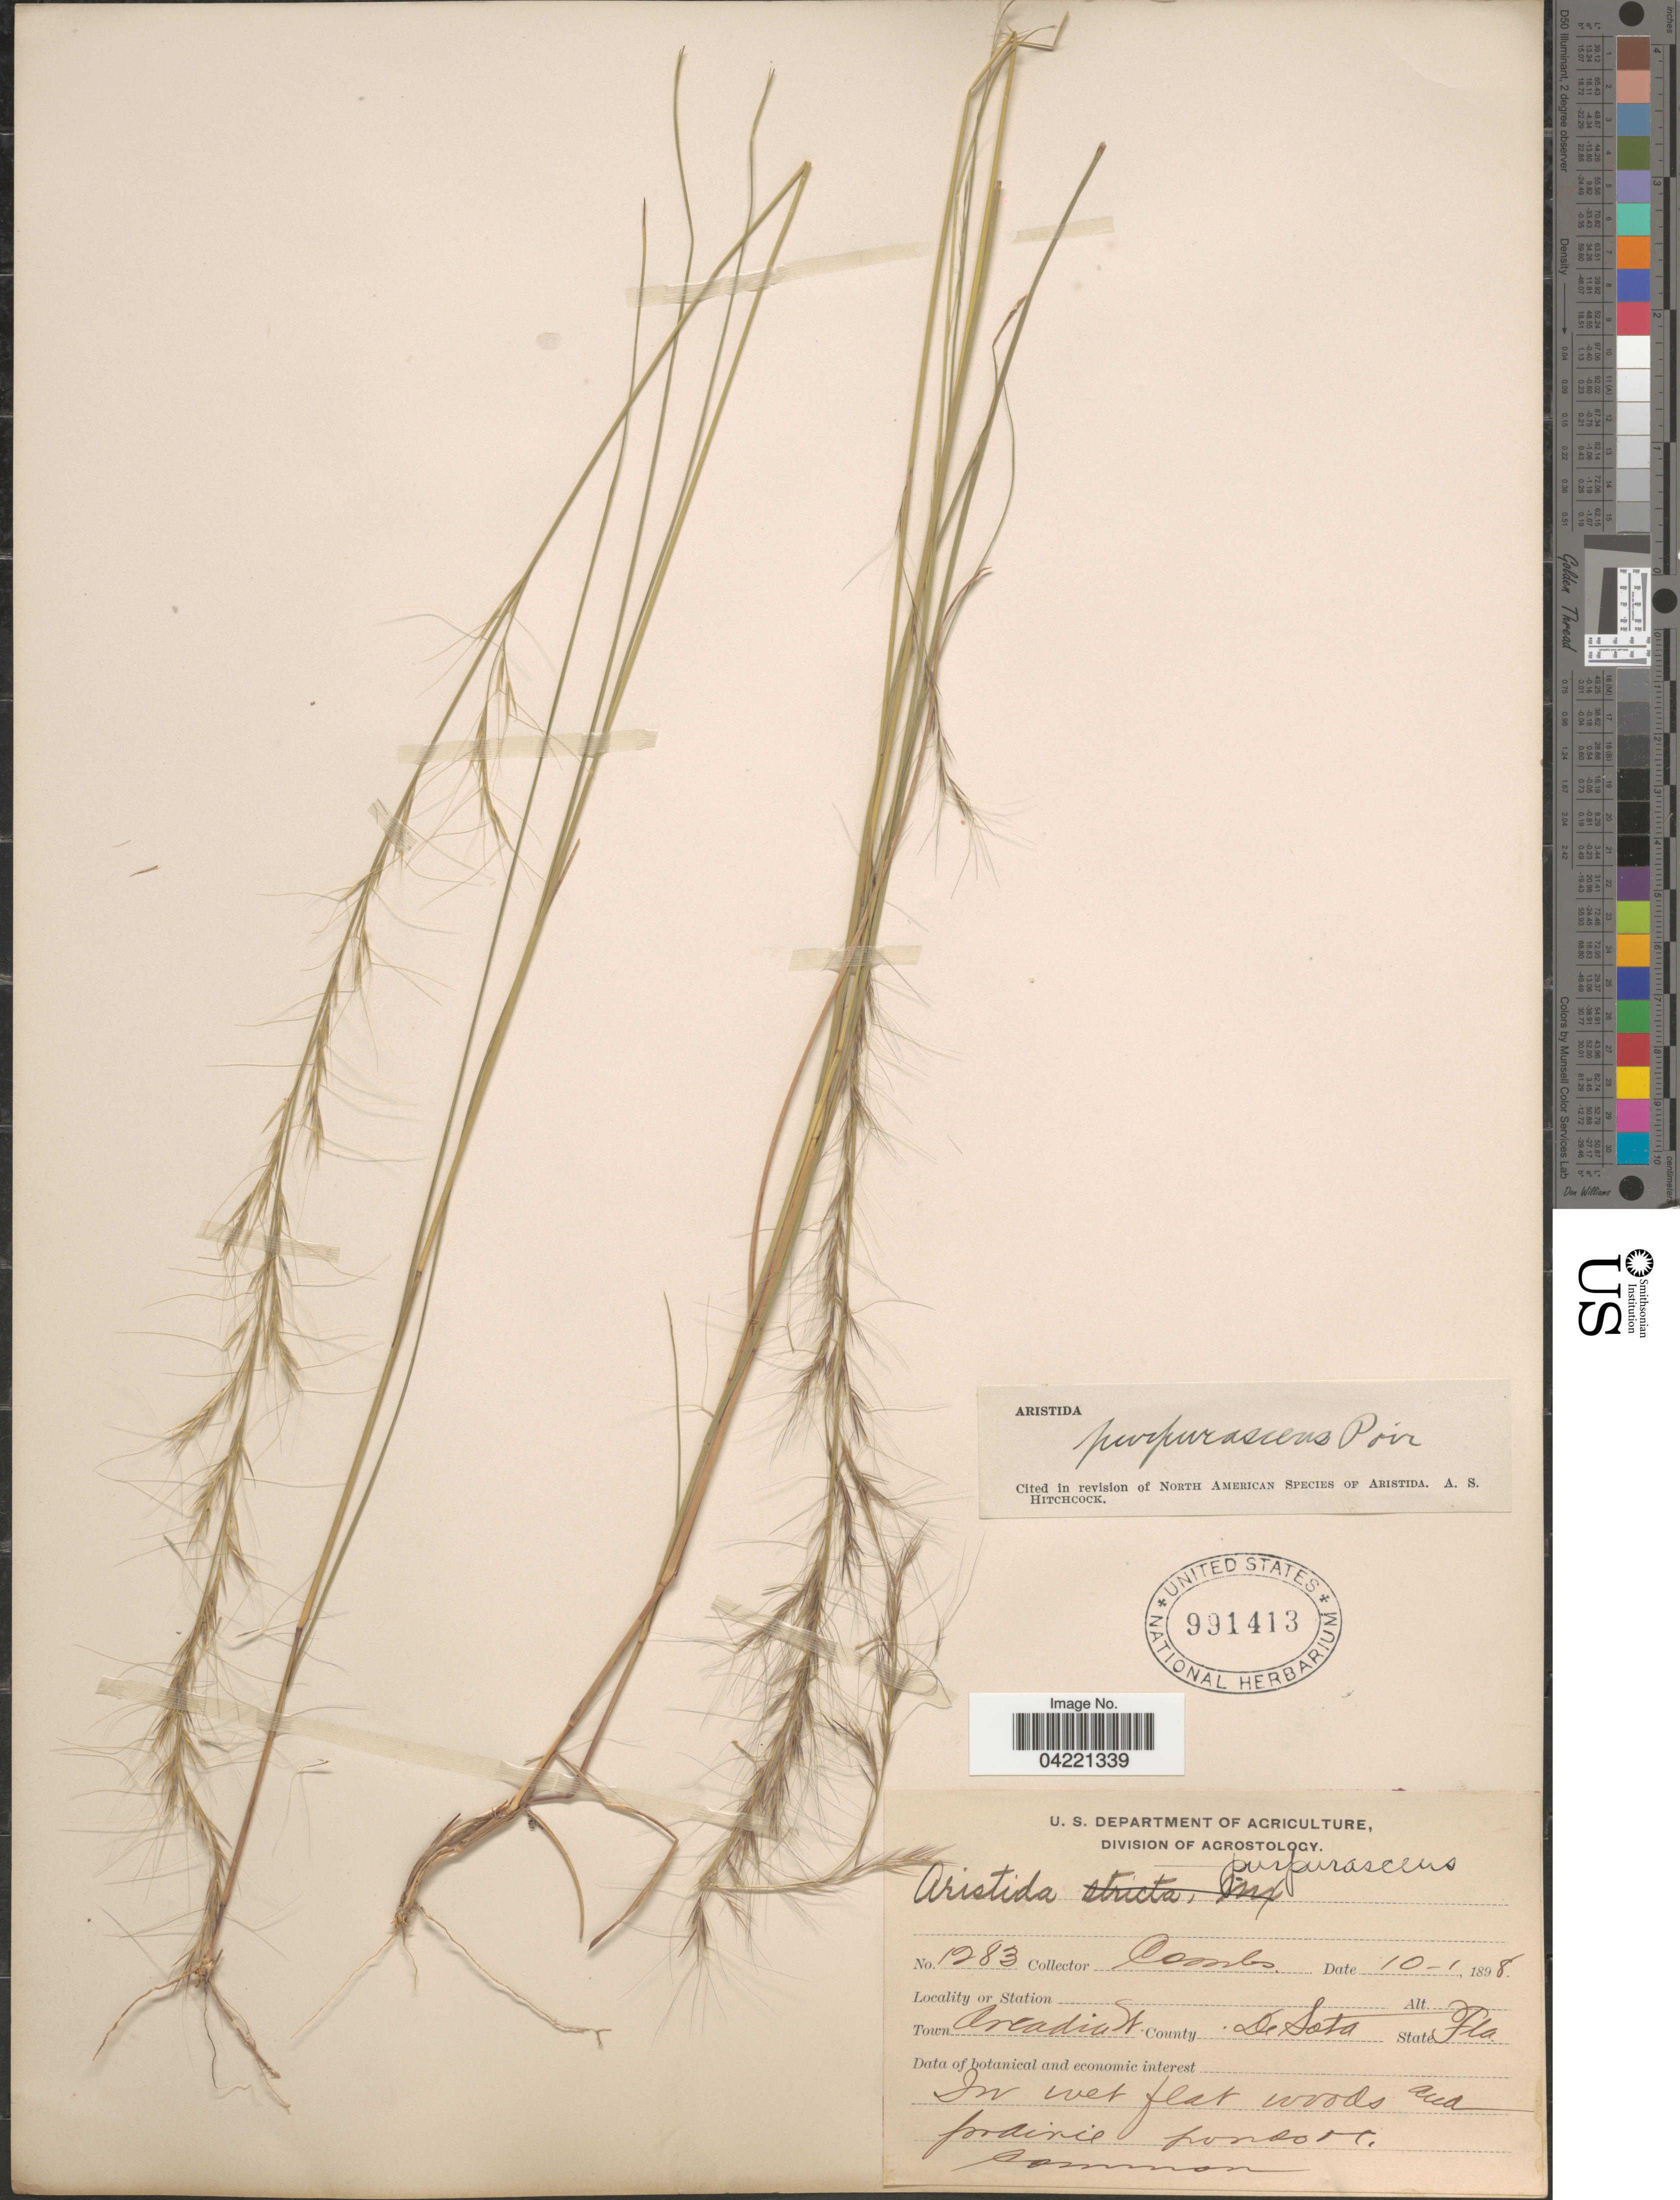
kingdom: Plantae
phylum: Tracheophyta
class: Liliopsida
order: Poales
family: Poaceae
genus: Aristida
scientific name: Aristida purpurascens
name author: Poir.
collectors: -. Combs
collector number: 1283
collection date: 1898-10-01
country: United States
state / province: Florida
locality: Town Arcadia St. County De Sota.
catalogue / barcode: US 991413